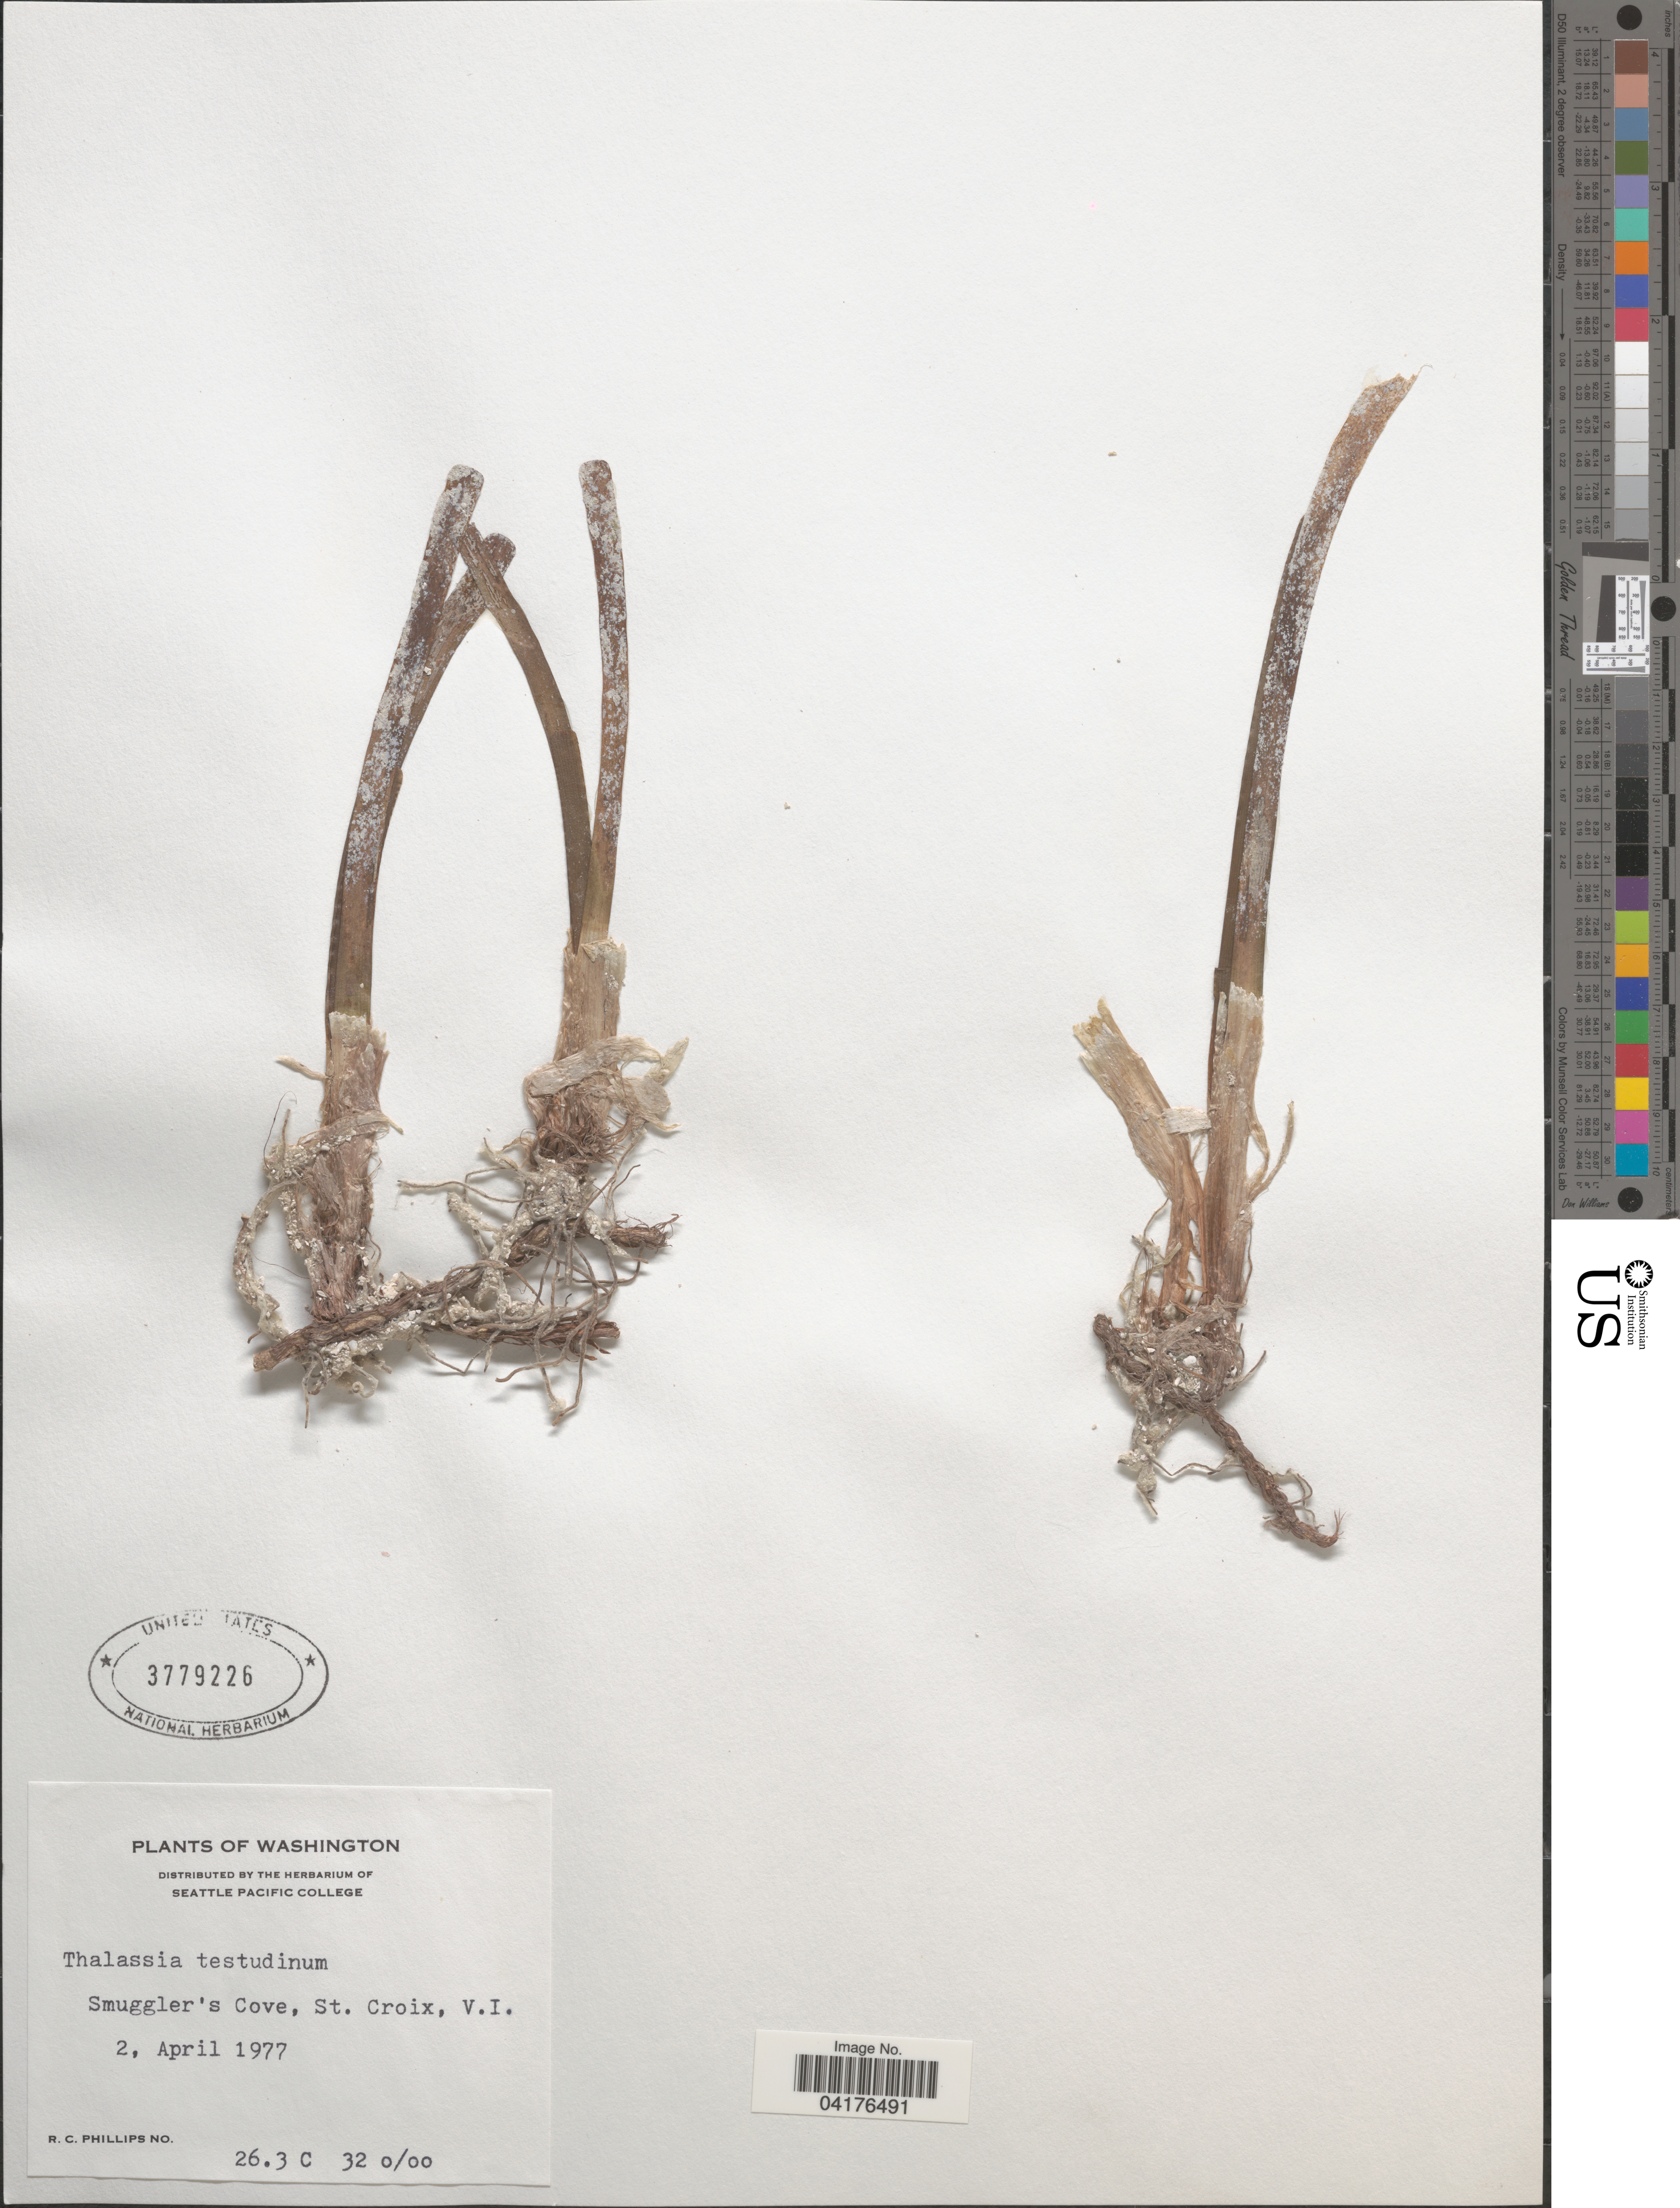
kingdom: Plantae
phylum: Tracheophyta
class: Liliopsida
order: Alismatales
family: Hydrocharitaceae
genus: Thalassia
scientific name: Thalassia testudinum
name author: Banks & Sol. ex K.D. Koenig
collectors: R. C. Phillips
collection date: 1977-04-02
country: U.S. Virgin Islands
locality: Smuggler's Cove, St. Croix, V.I.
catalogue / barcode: US 3779226